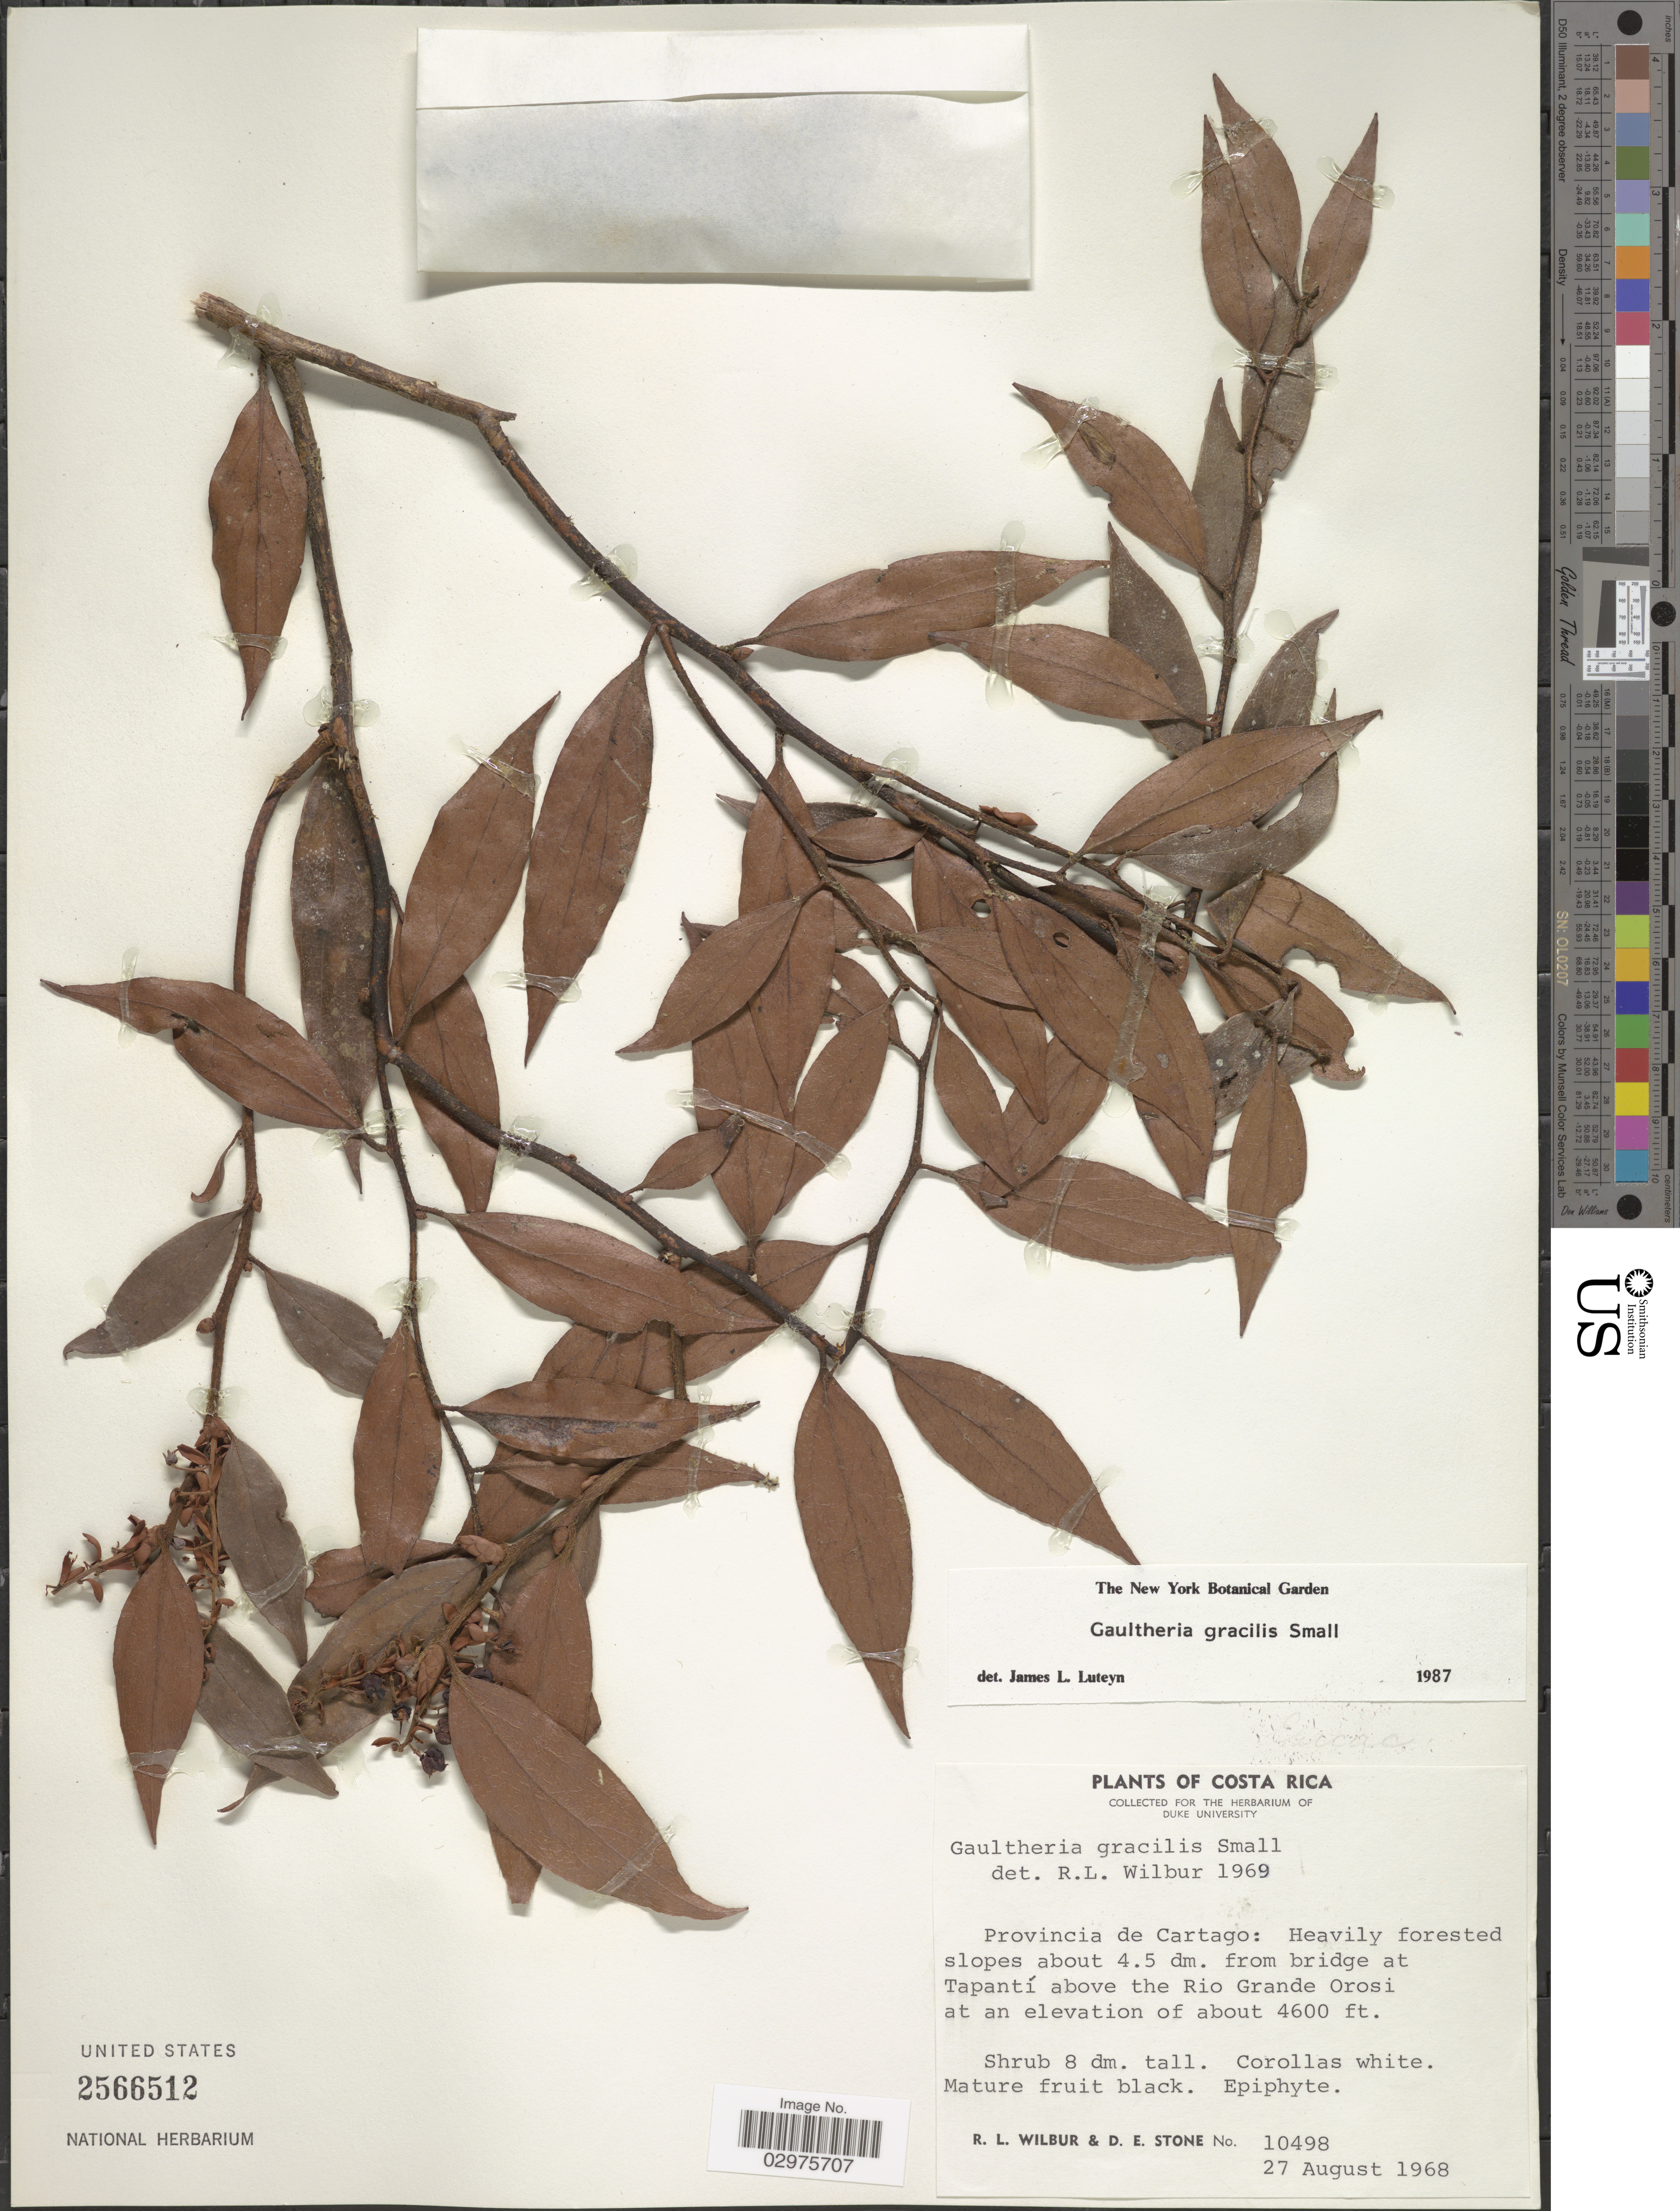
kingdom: Plantae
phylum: Tracheophyta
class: Magnoliopsida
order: Ericales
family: Ericaceae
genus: Gaultheria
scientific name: Gaultheria gracilis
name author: Small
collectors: R. L. Wilbur & D. E. Stone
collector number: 10498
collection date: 1968-08-27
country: Costa Rica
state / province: Cartago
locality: About 4.5 dm. from bridge at Tapantí above the Rio Grande Orosi.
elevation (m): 1402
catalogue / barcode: US 2566512